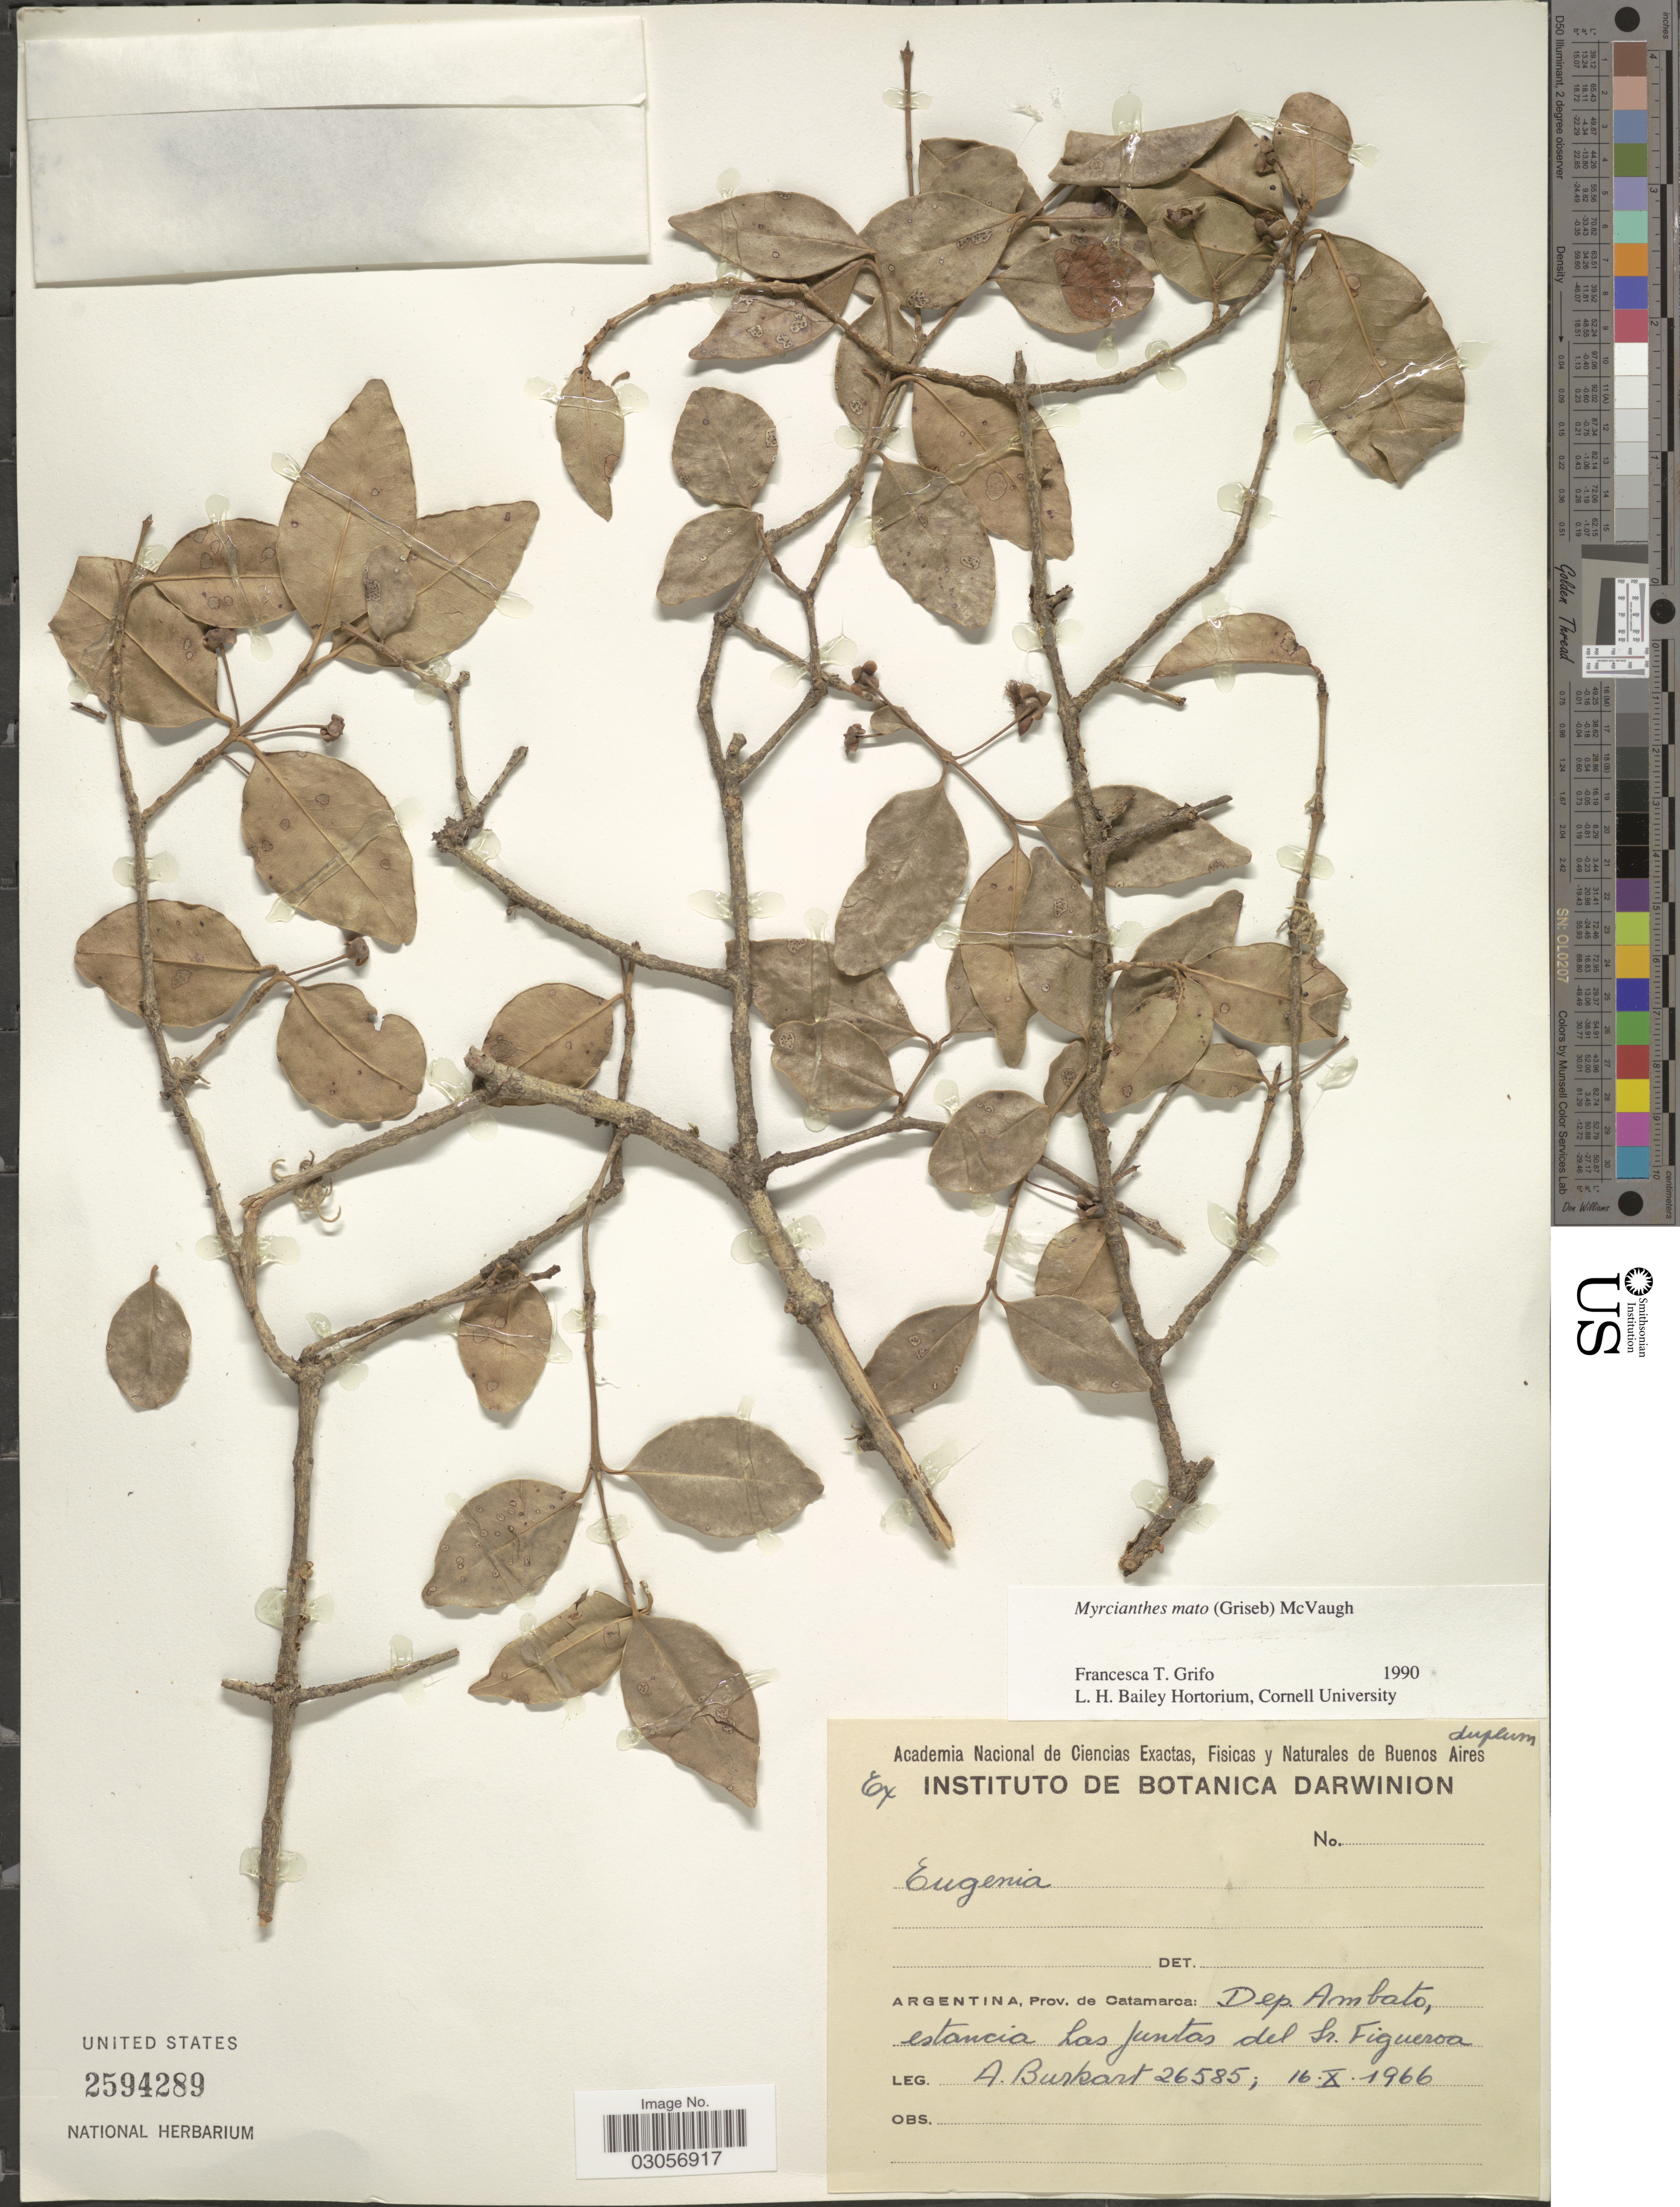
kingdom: Plantae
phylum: Tracheophyta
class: Magnoliopsida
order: Myrtales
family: Myrtaceae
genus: Myrcianthes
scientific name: Myrcianthes mato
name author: (Griseb.) McVaugh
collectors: A. E. Burkart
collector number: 26585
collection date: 1966-10-16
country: Argentina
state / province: Catamarca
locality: Dep. Ambato, estancia Las Juntas del Sr. Figueroa.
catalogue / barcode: US 2594289